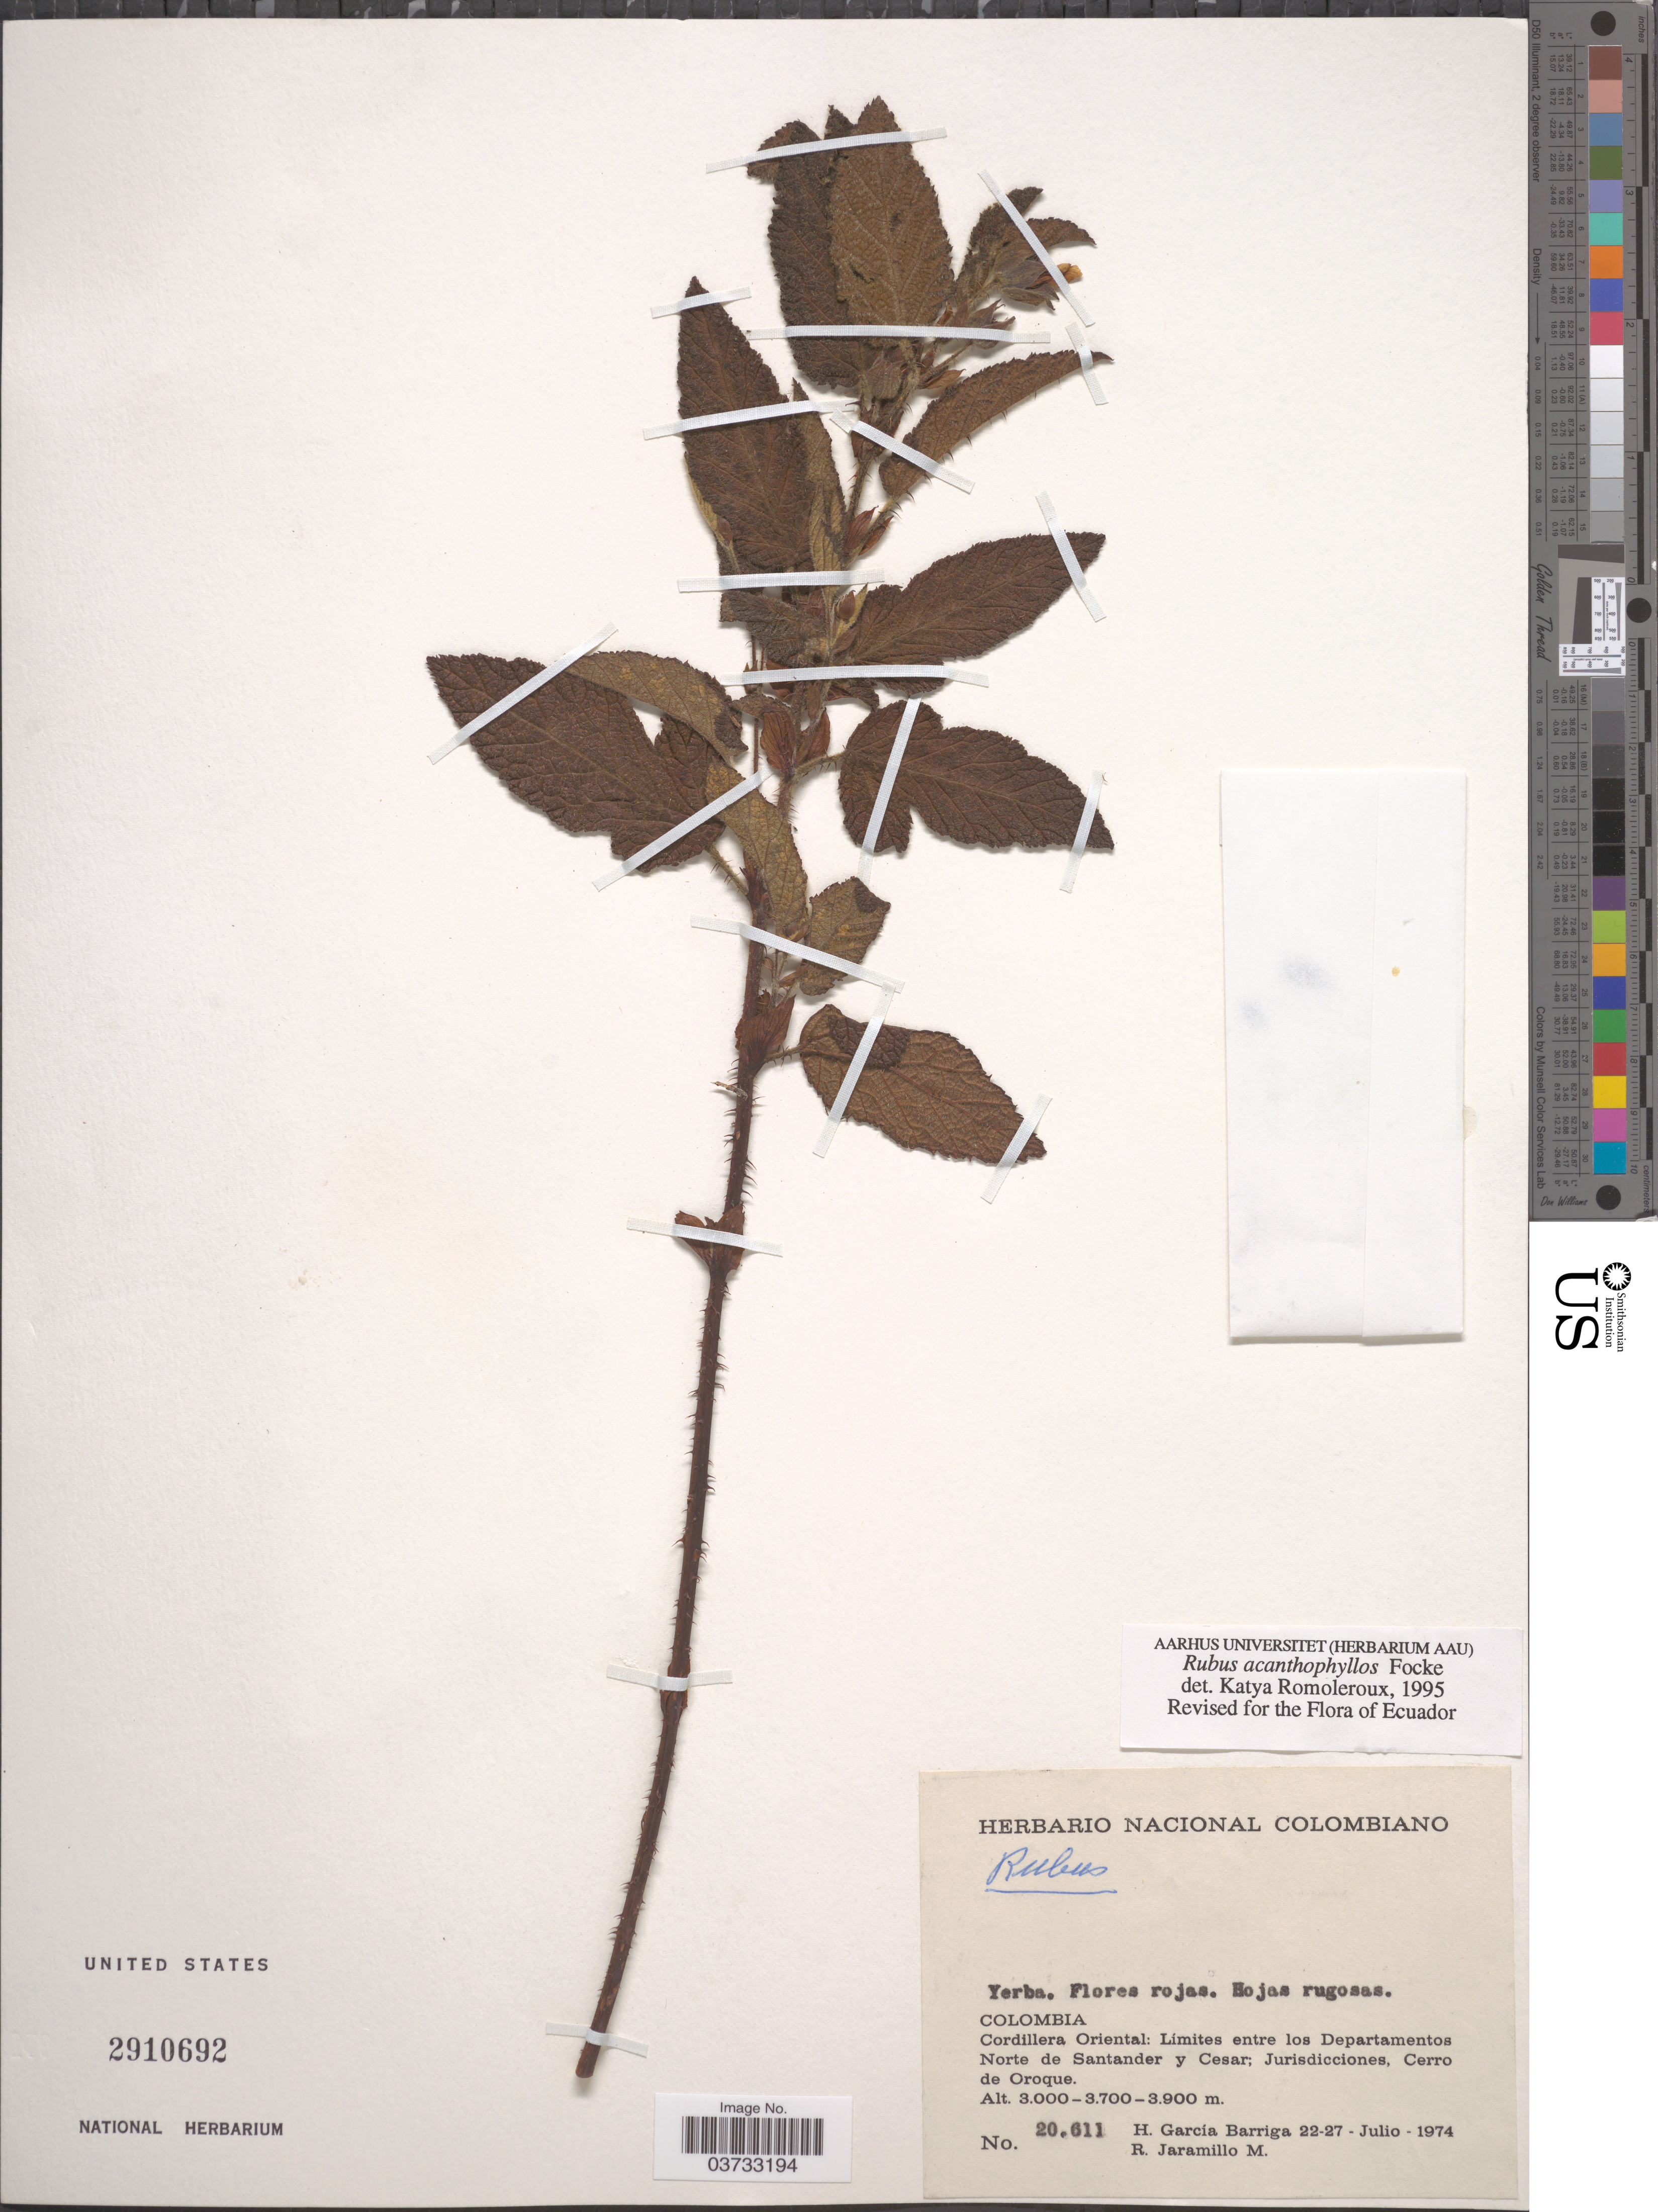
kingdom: Plantae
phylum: Tracheophyta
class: Magnoliopsida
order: Rosales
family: Rosaceae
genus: Rubus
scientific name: Rubus acanthophyllos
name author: Focke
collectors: H. García Barriga & R. Jaramillo M.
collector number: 20611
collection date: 1974-07-22/1974-07-27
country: Colombia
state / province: Norte de Santander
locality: Cordillera Oriental: Límites entre los Departamentos Norte de Santander y Cesar; Jurisdicciones, Cerro de Oroque.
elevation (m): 3000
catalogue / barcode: US 2910692